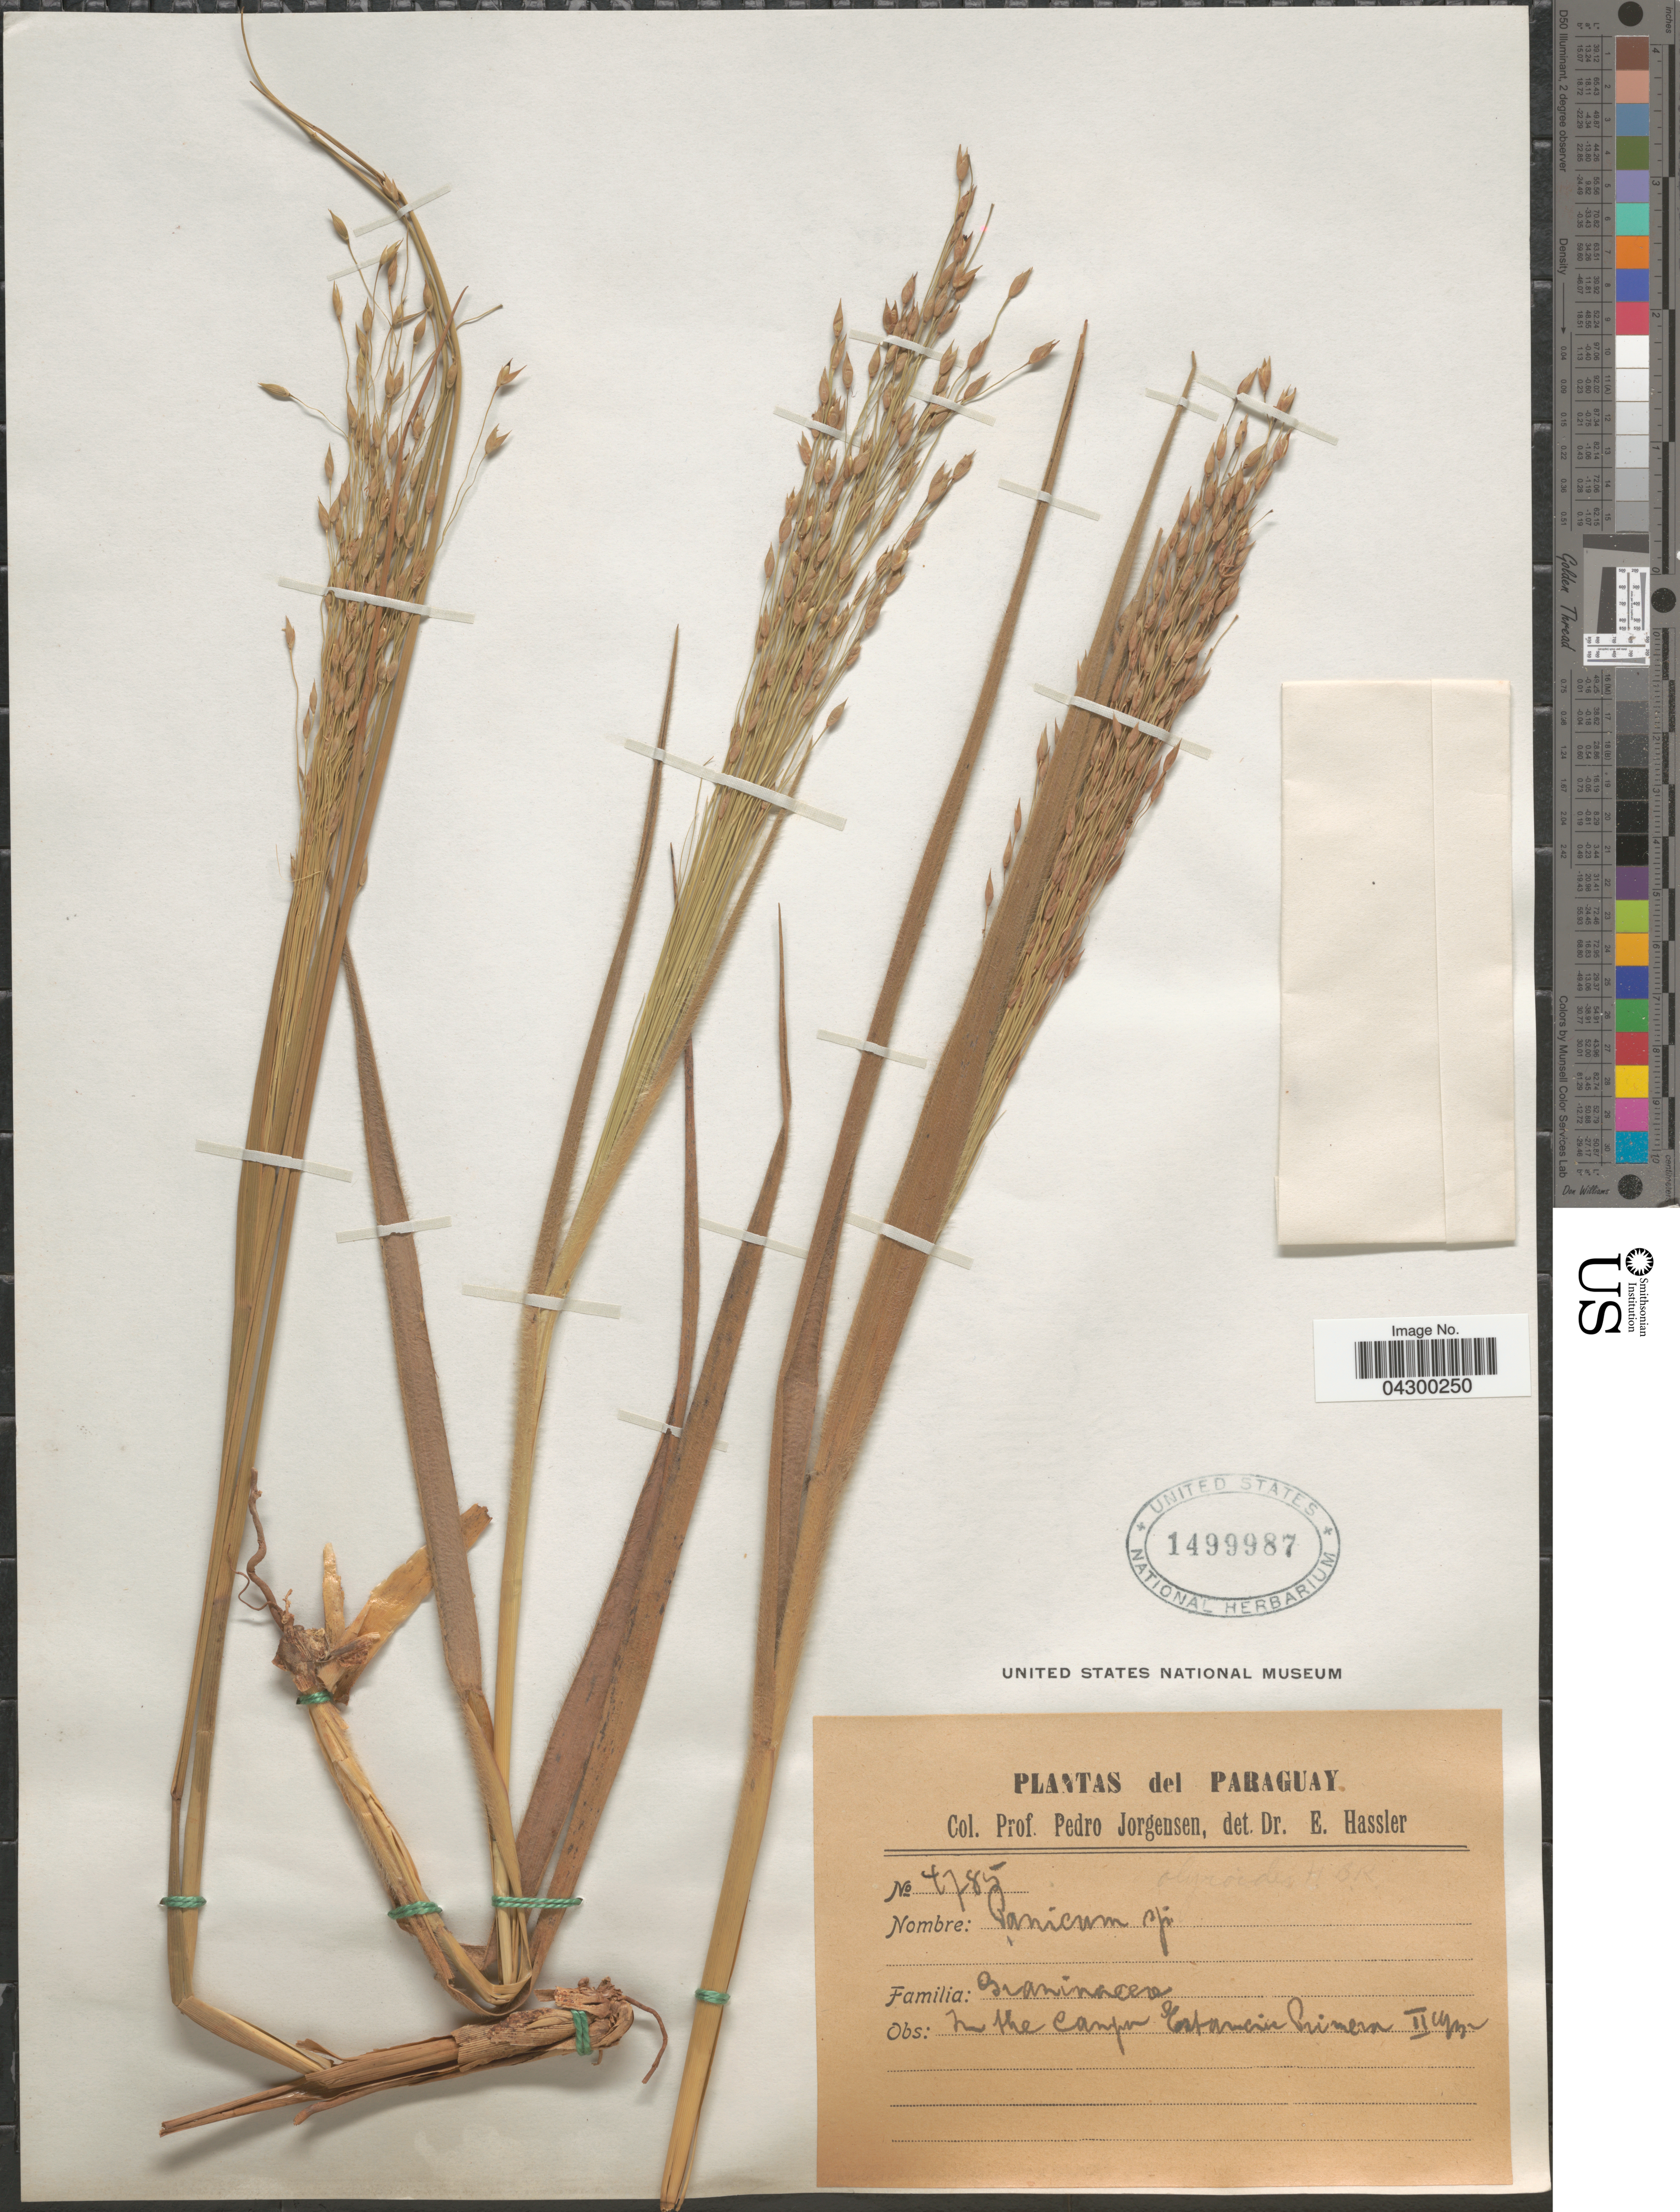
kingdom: Plantae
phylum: Tracheophyta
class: Liliopsida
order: Poales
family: Poaceae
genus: Panicum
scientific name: Panicum olyroides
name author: Kunth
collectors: P. Jörgensen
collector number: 4785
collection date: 1925-02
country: Paraguay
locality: In the Campo Estancion Primera.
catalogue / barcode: US 1499987